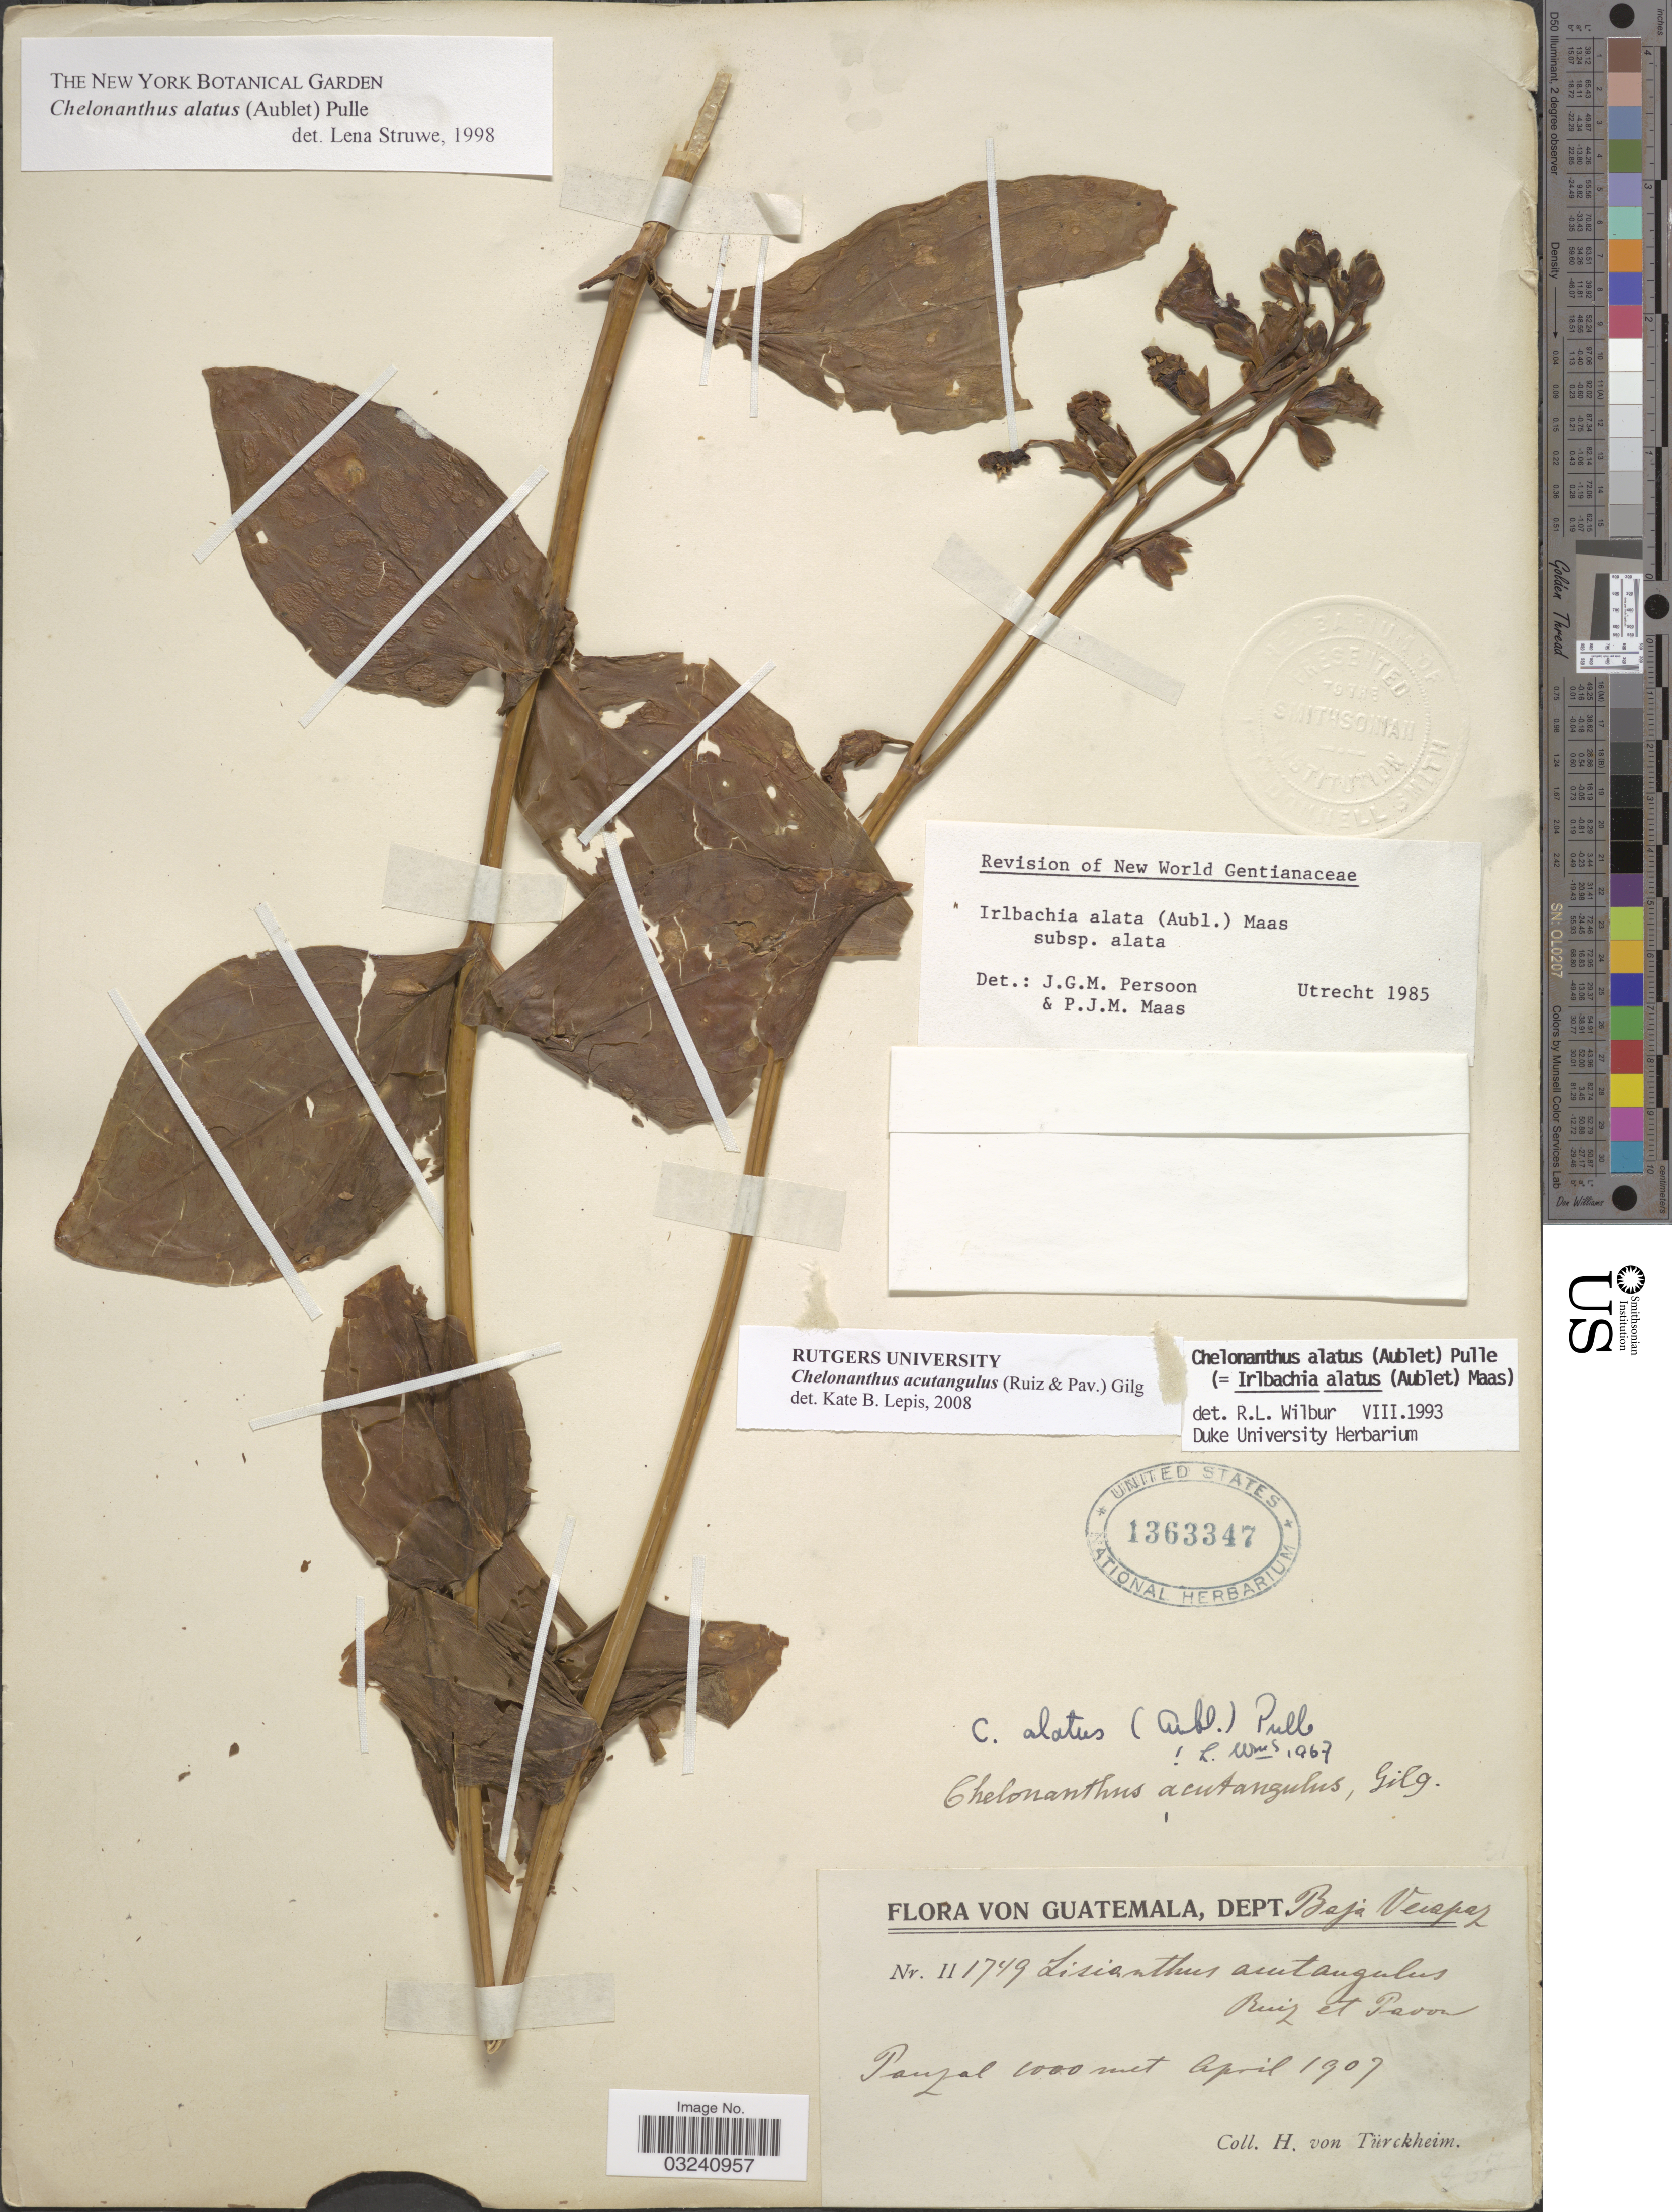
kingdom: Plantae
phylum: Tracheophyta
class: Magnoliopsida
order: Gentianales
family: Gentianaceae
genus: Chelonanthus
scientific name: Chelonanthus acutangulus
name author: (Ruiz & Pav.) Gilg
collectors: H. von Türckheim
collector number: II1749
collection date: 1907-04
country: Guatemala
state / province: Baja Verapaz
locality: Panzal [Pansal]. Dept. Baja Verapaz.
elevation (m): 1000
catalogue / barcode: US 1363347